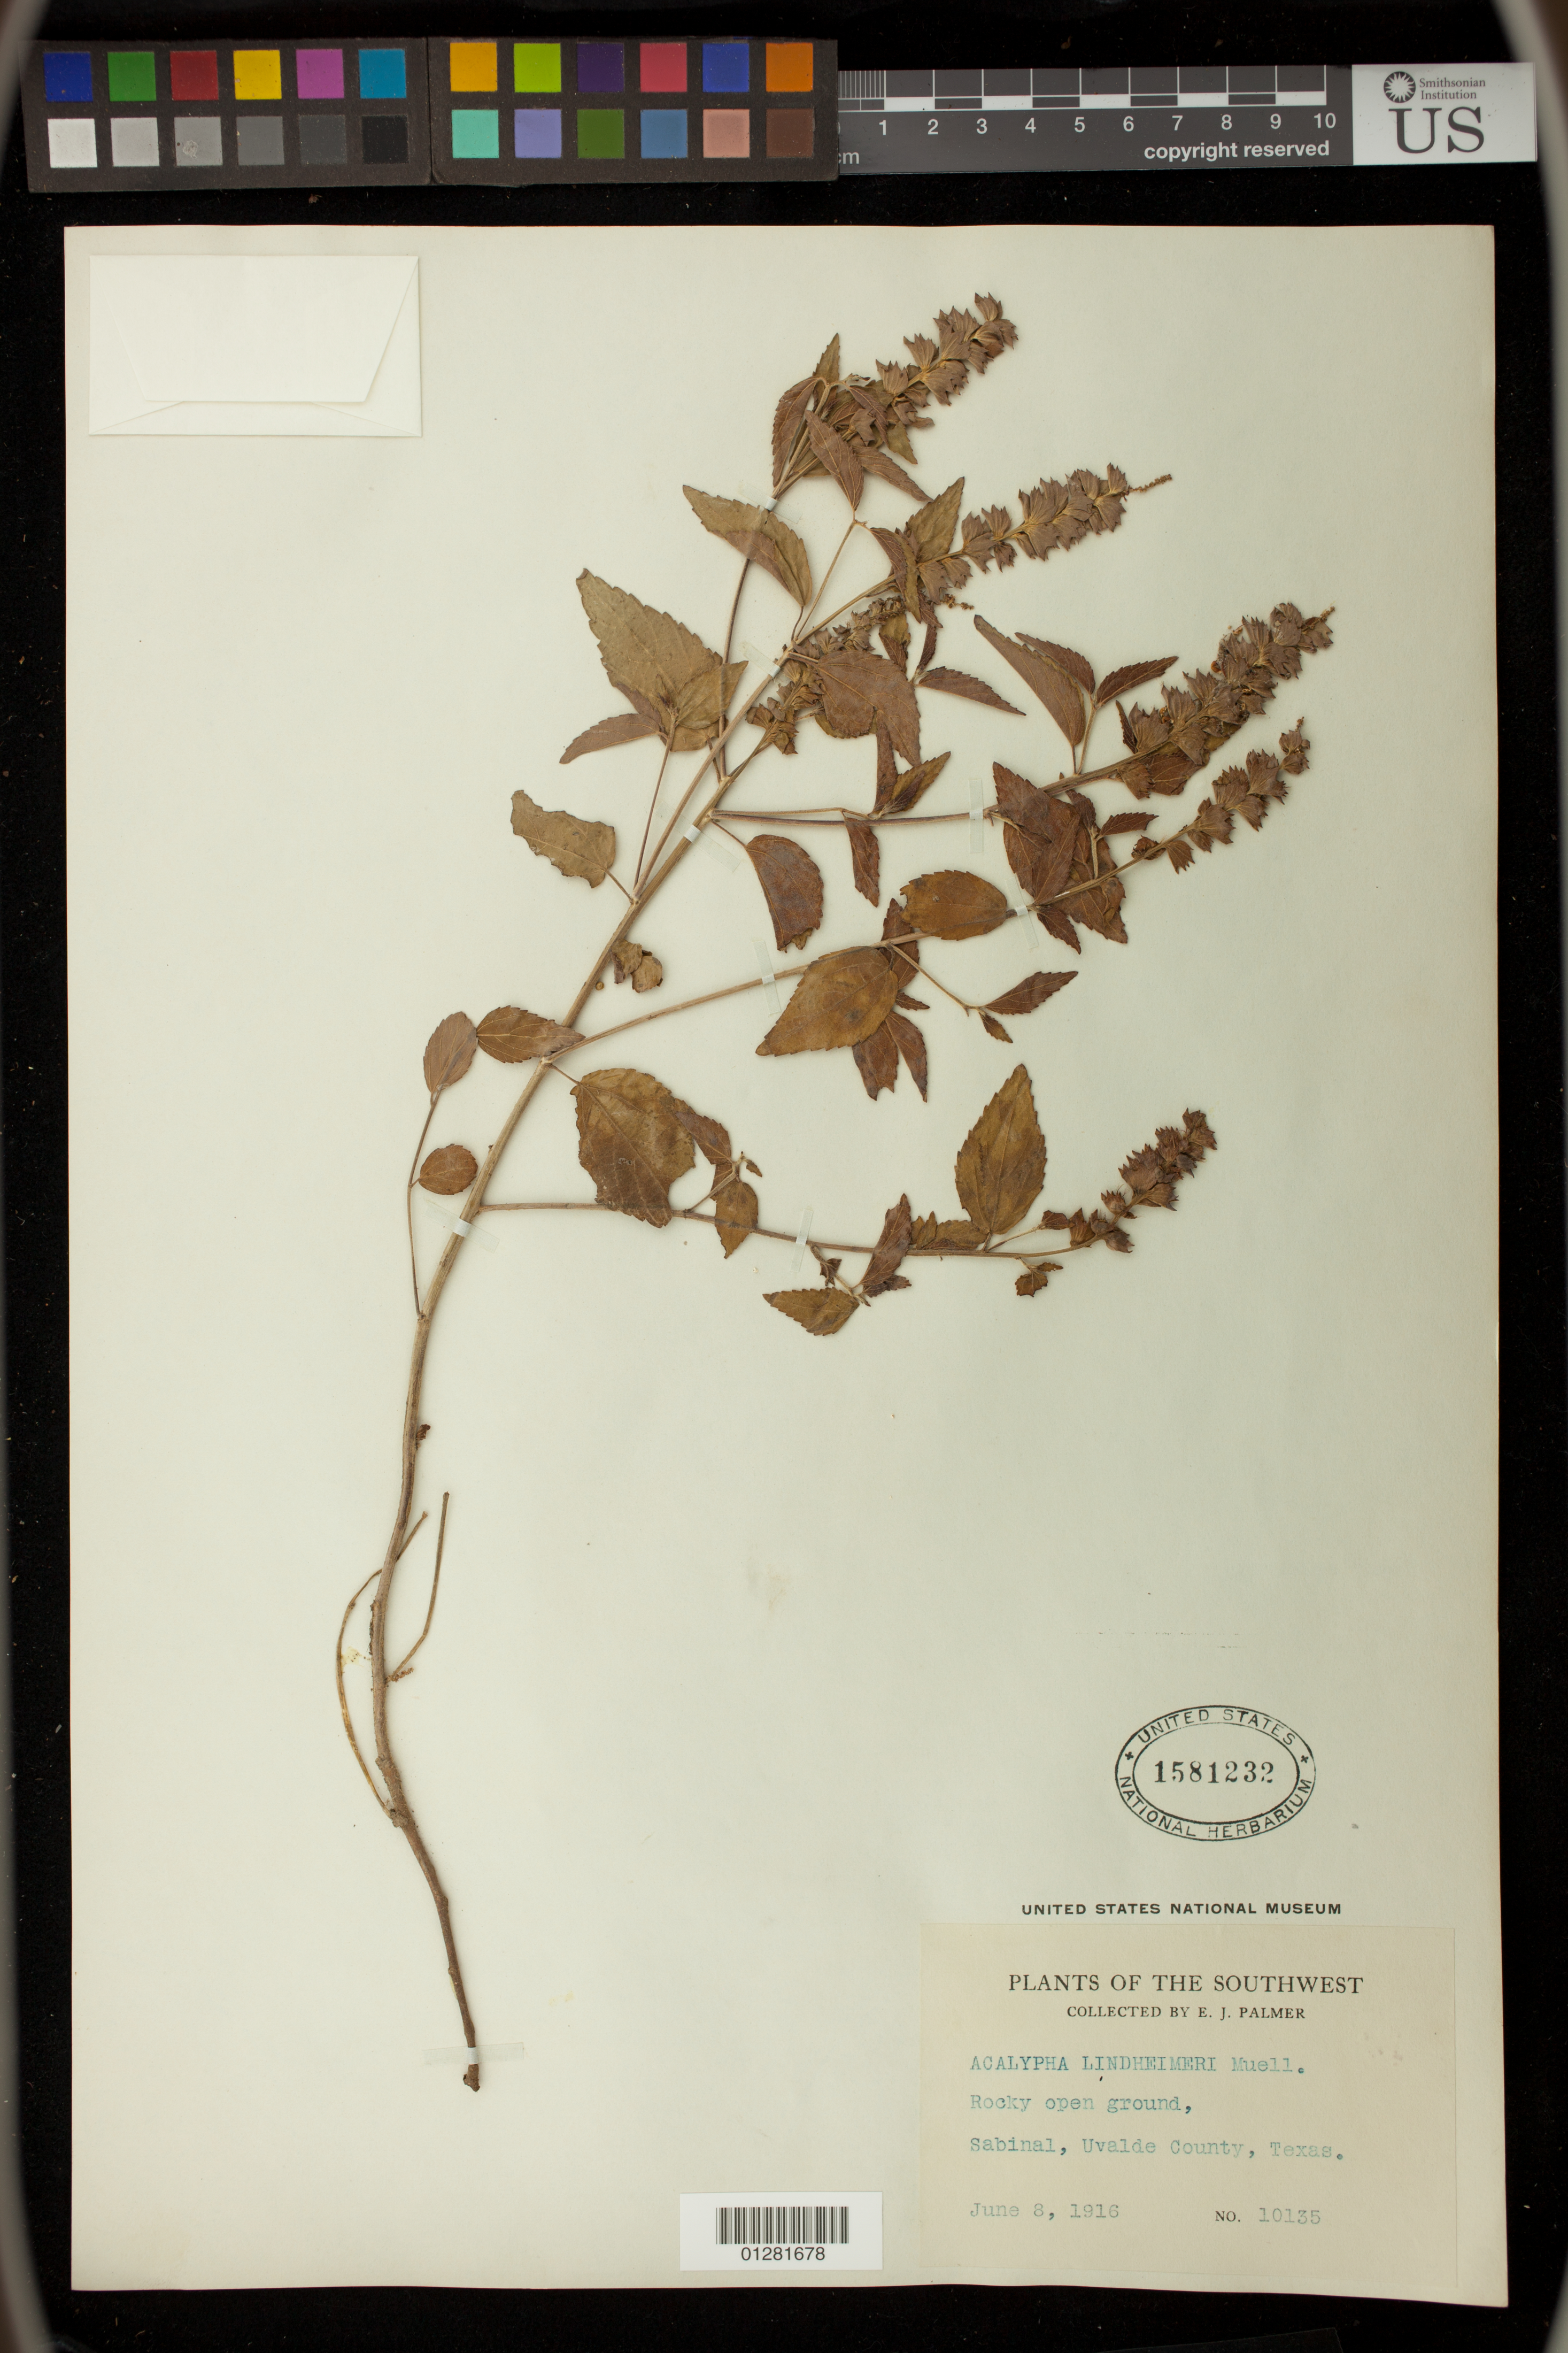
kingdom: Plantae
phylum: Tracheophyta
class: Magnoliopsida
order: Malpighiales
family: Euphorbiaceae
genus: Acalypha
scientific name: Acalypha lindheimeri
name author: Müll. Arg.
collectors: E. J. Palmer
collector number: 10135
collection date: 1916-06-08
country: United States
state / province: Texas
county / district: Uvalde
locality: Sabinal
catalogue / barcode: US 1581232